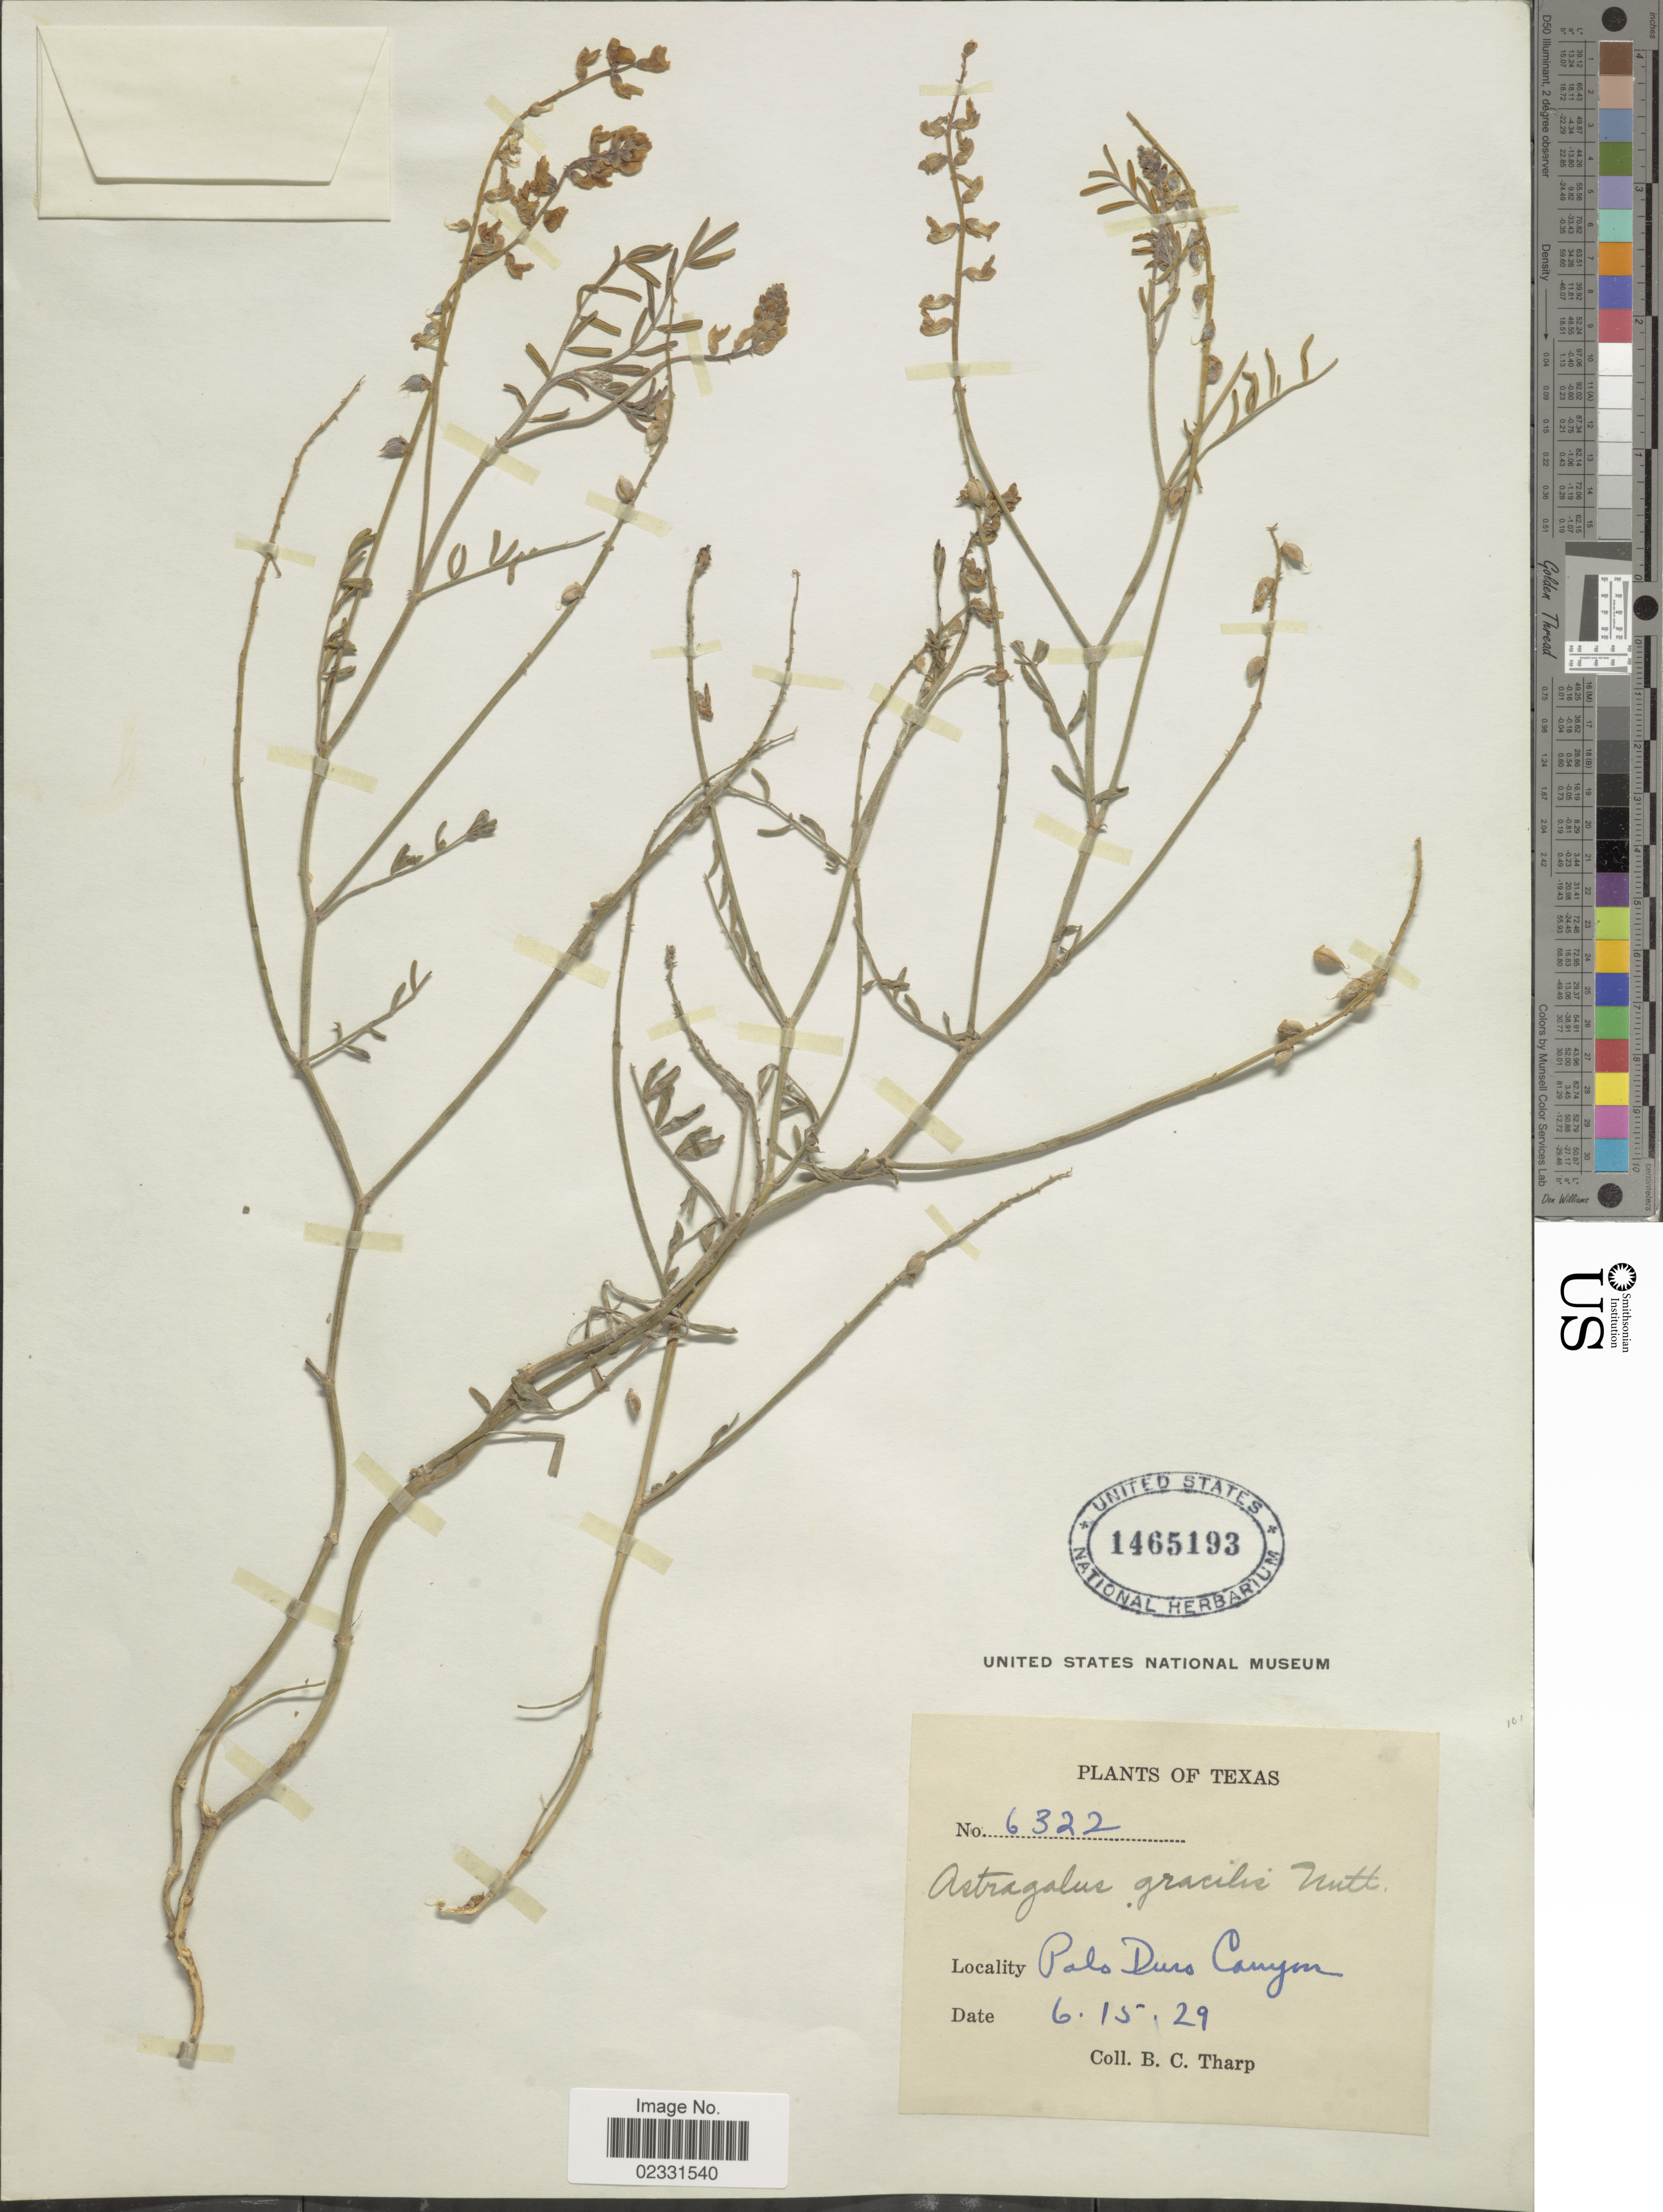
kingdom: Plantae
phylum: Tracheophyta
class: Magnoliopsida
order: Fabales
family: Fabaceae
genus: Astragalus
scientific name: Astragalus gracilis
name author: Nutt.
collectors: B. C. Tharp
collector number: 6322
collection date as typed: Transcribed d/m/y: 15/6/29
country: United States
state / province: Texas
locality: Palo Duro Canyon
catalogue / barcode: US 1465193